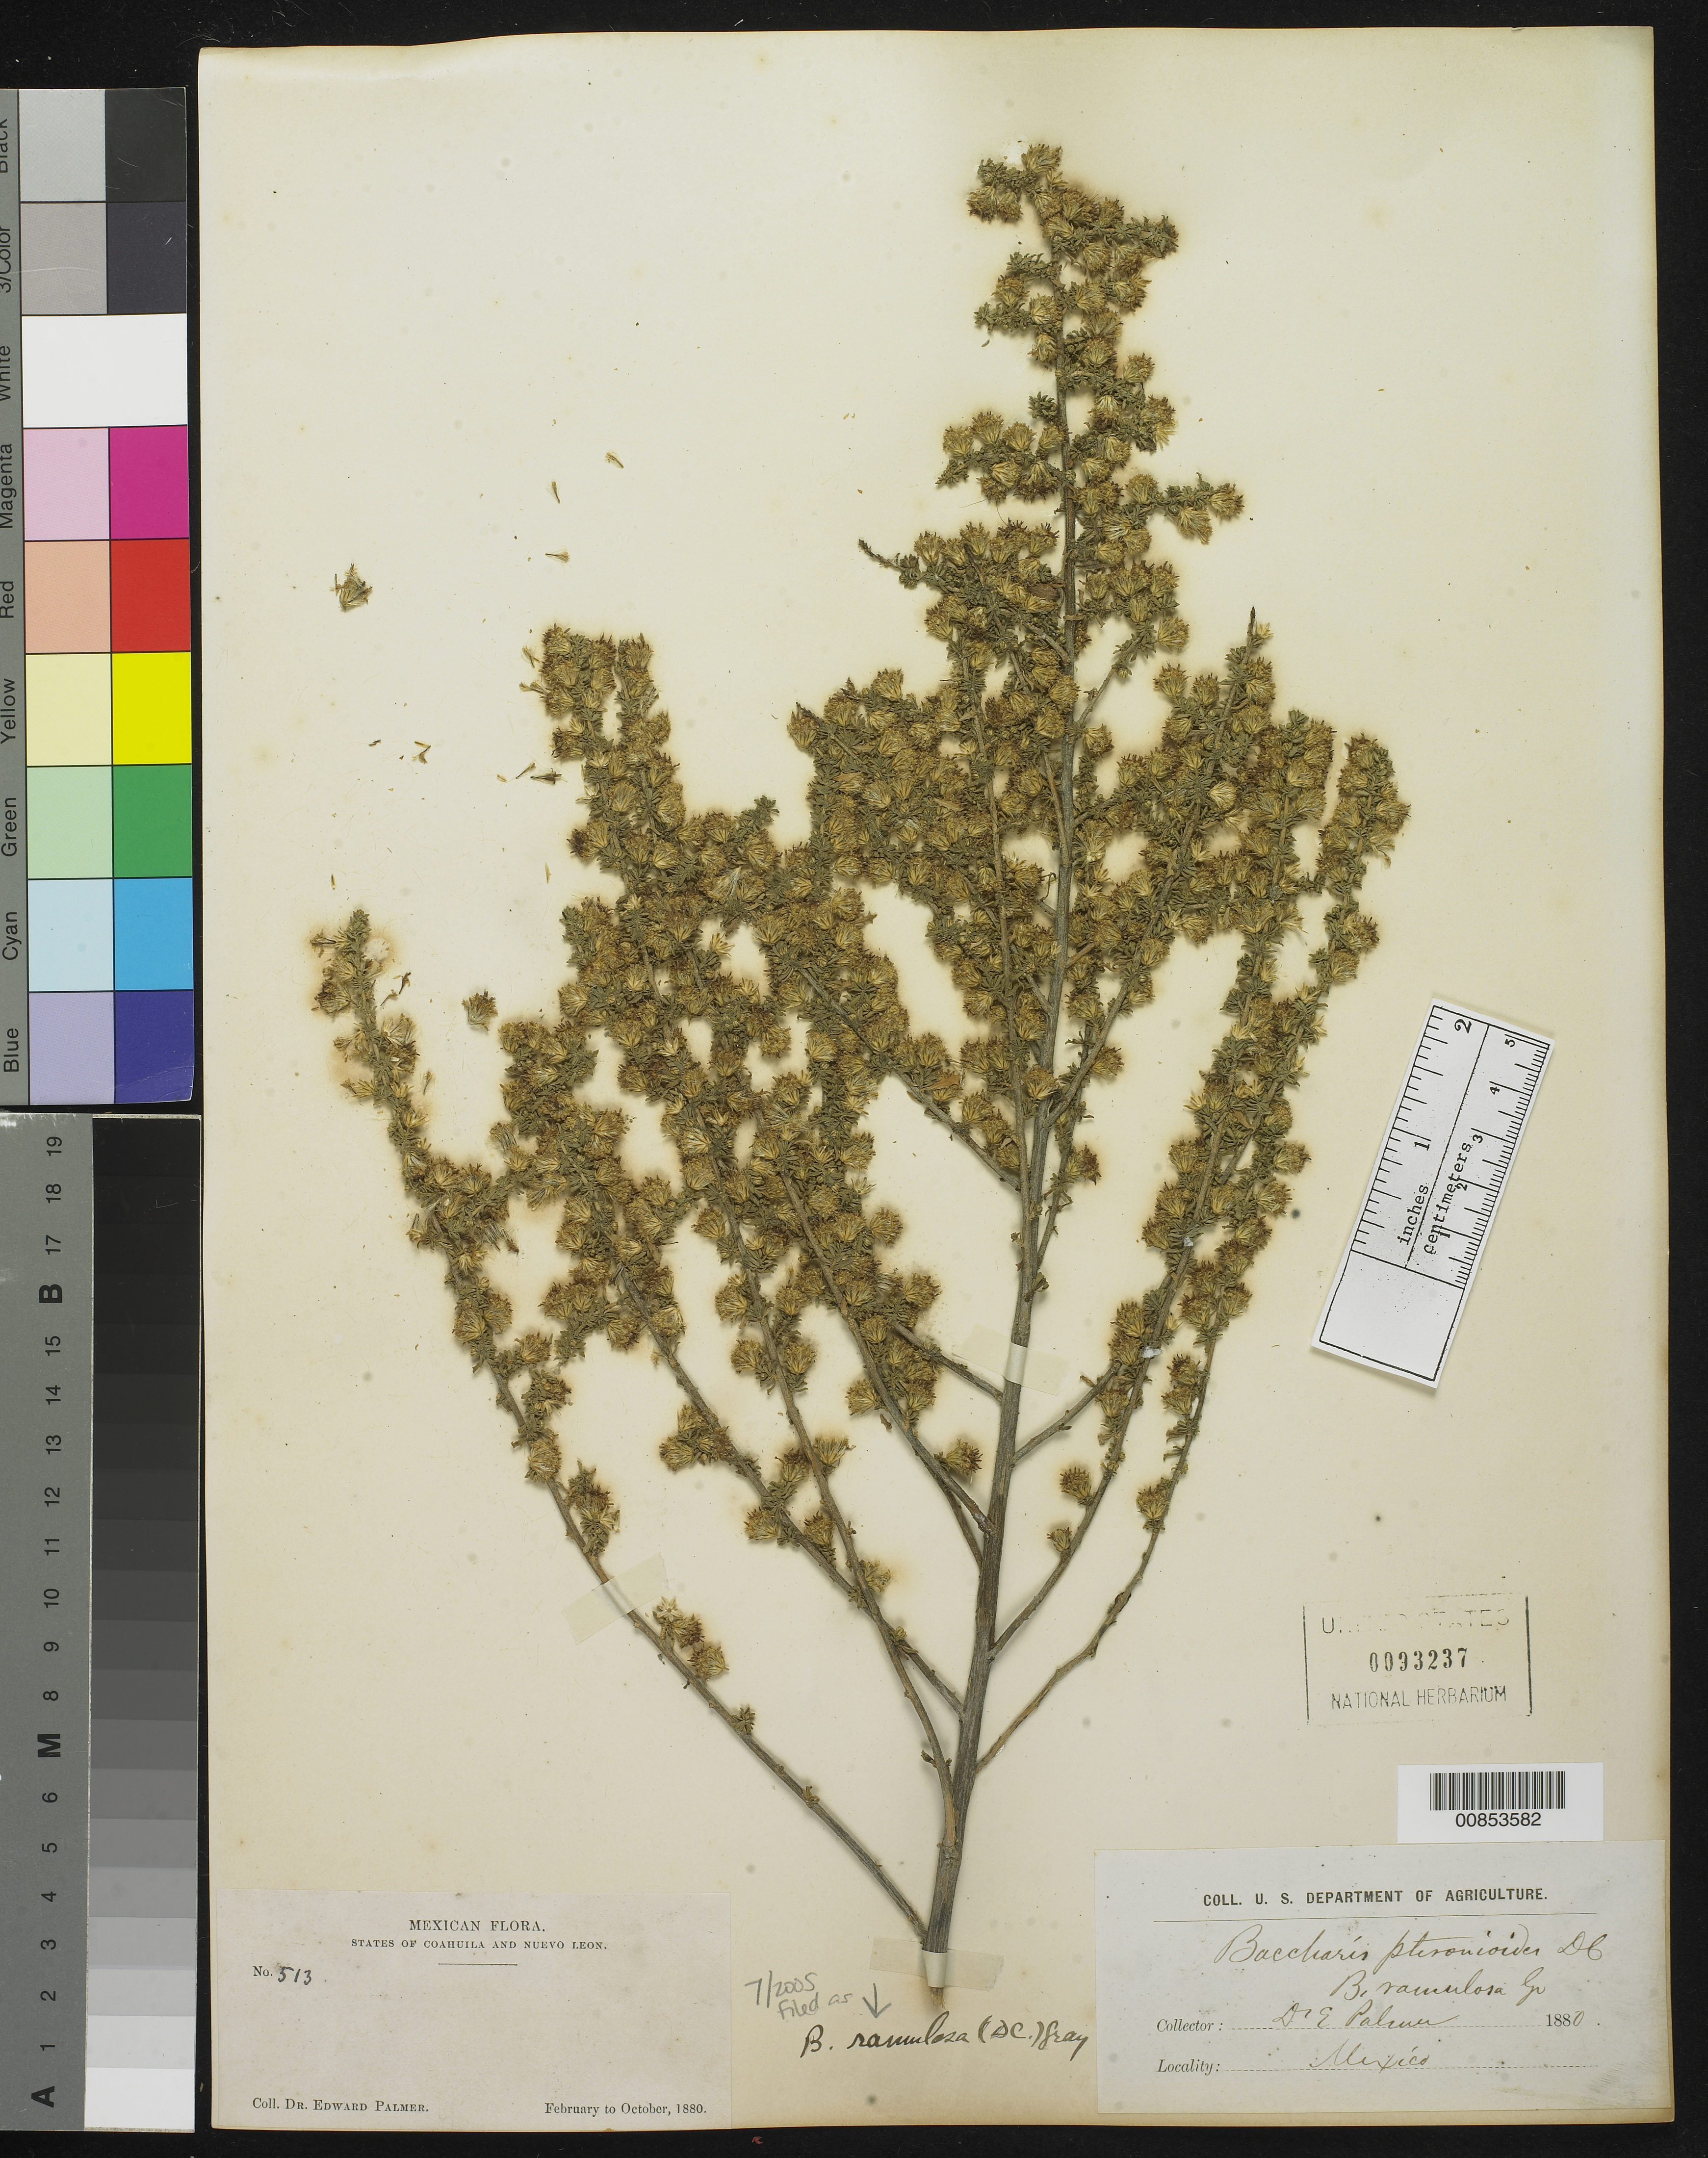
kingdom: Plantae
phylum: Tracheophyta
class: Magnoliopsida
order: Asterales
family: Asteraceae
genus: Baccharis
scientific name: Baccharis pteronioides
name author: DC.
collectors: E. Palmer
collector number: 513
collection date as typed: Feb 1880 to -- Oct 1880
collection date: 1880-02/1880-10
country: Mexico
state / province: Coahuila / Nuevo León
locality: States of Coahuila and Nuevo León.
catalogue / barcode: US 93237